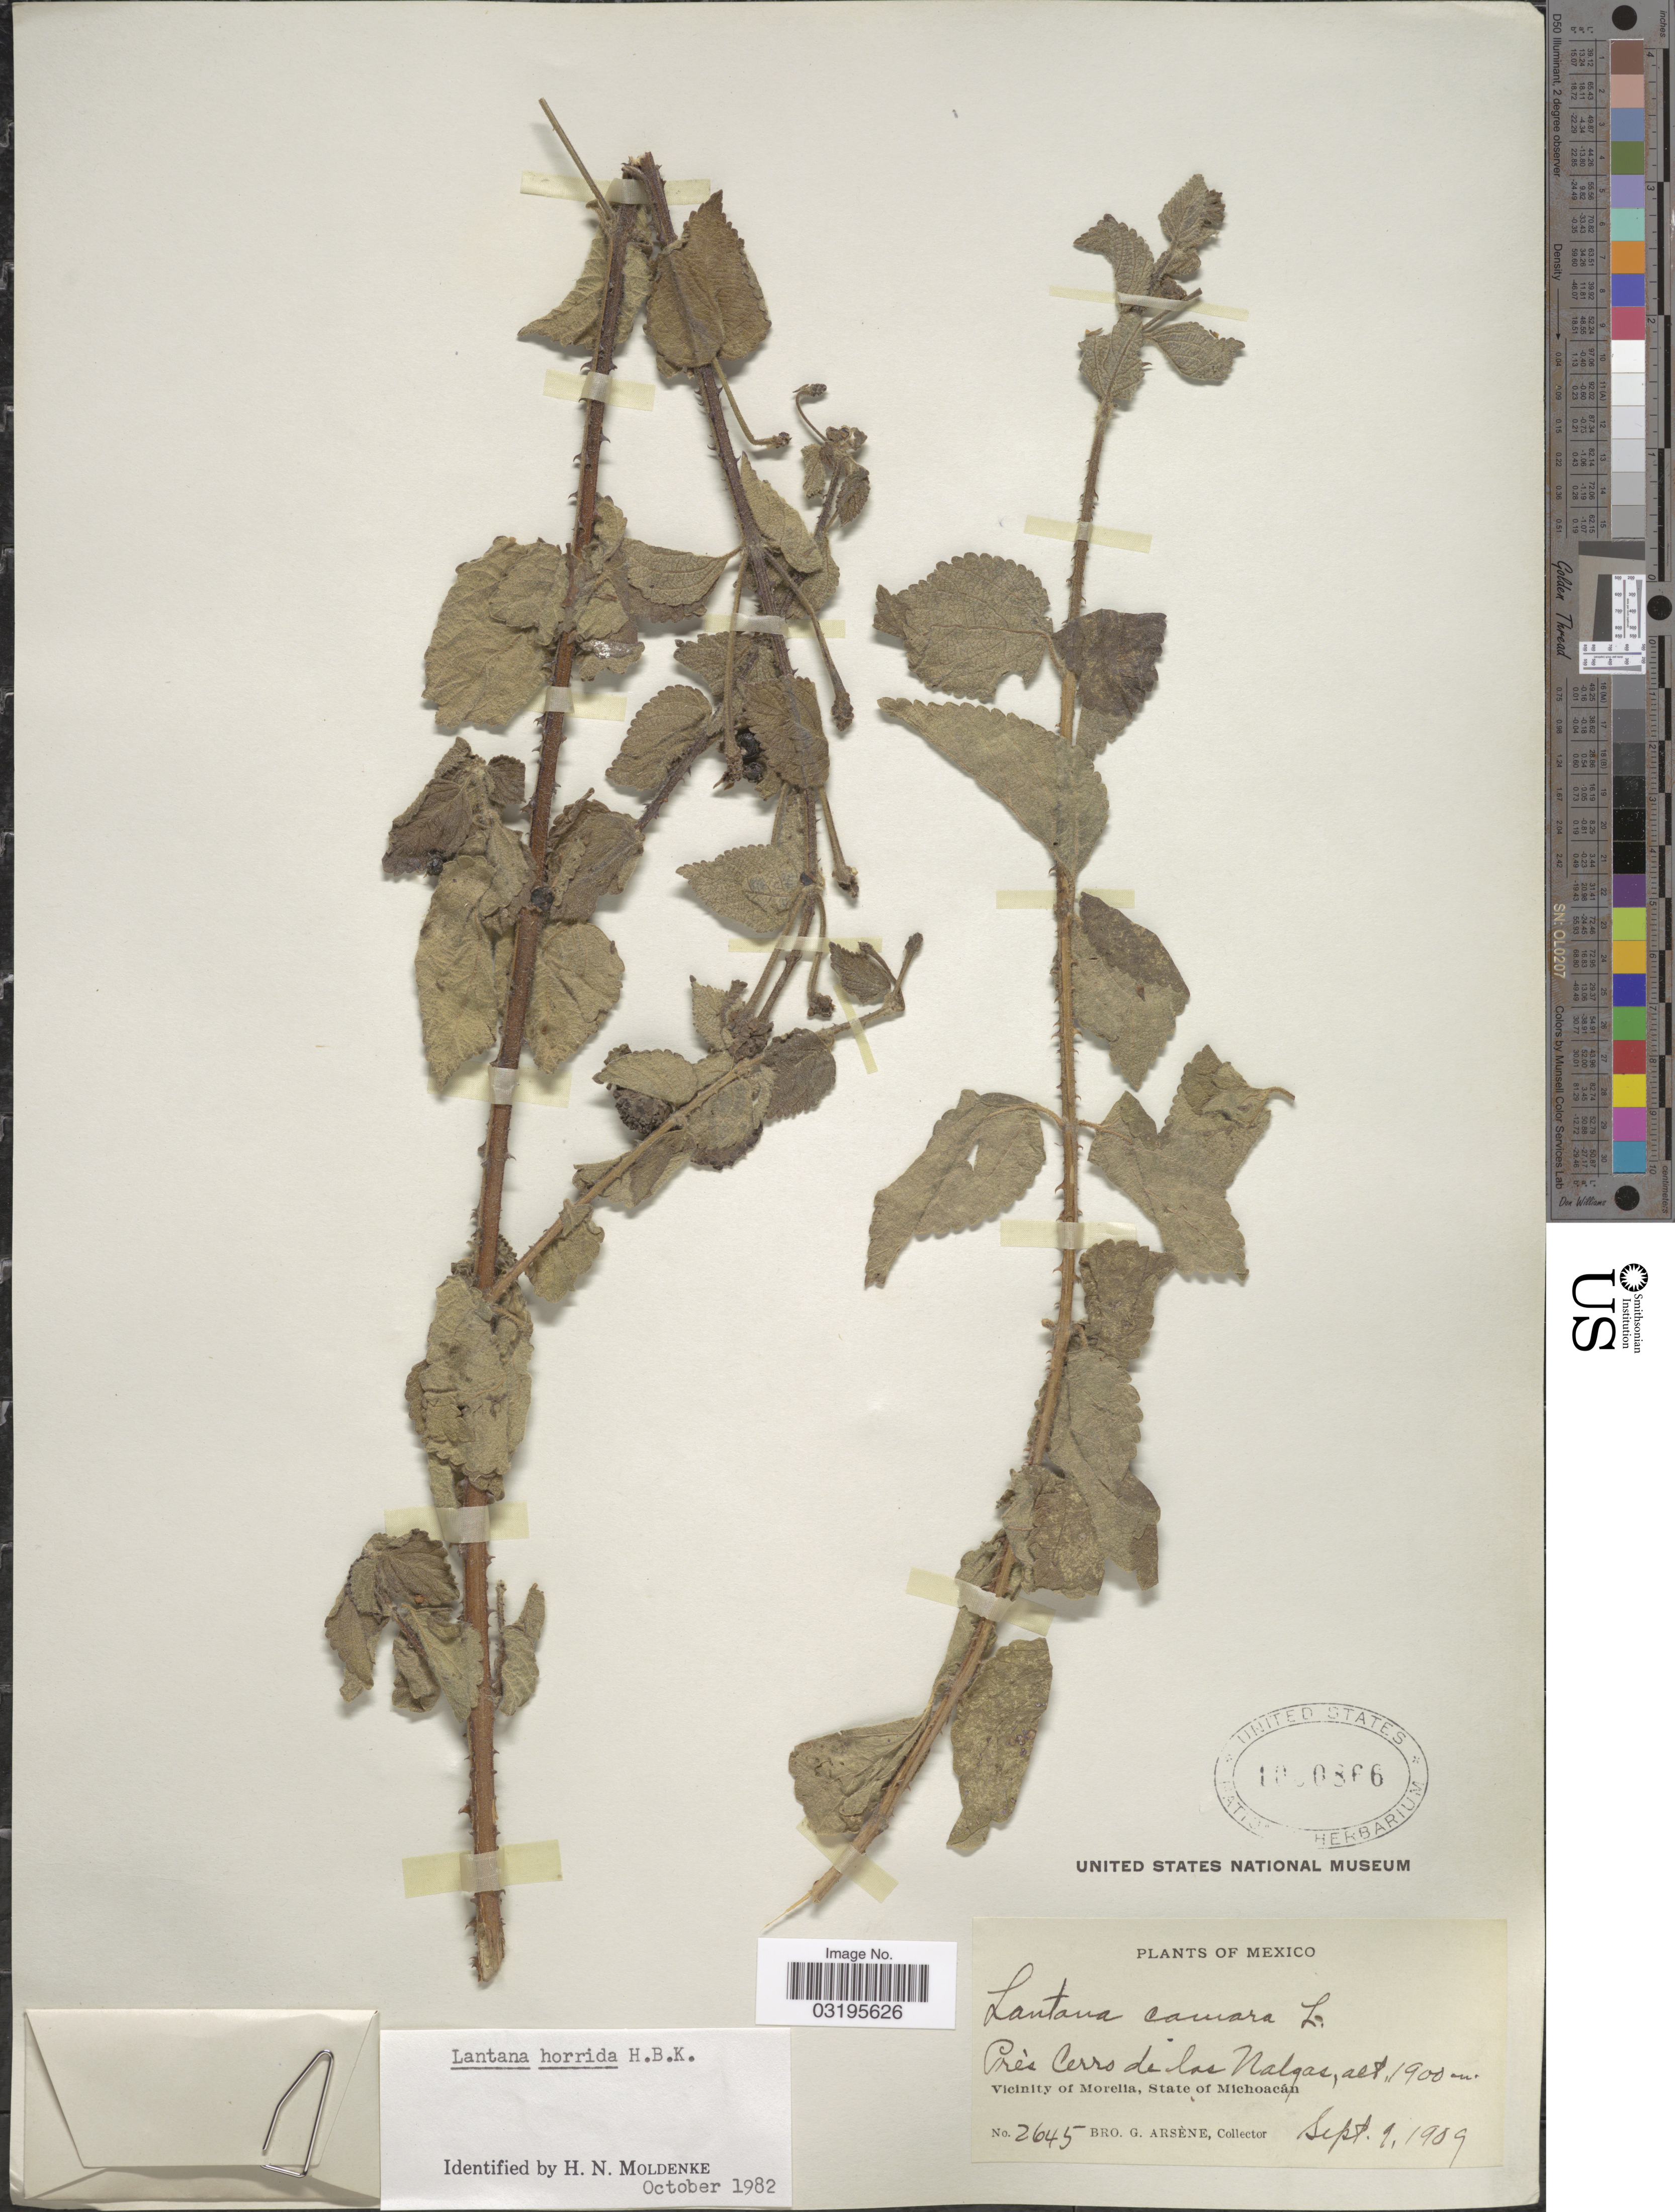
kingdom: Plantae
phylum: Tracheophyta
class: Magnoliopsida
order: Lamiales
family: Verbenaceae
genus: Lantana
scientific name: Lantana horrida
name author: Kunth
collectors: Bro. G. Arsène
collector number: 2645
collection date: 1909-09-09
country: Mexico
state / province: Michoacán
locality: Près Cerro de las Nalgas. Vicinity of Morelia.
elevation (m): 1900